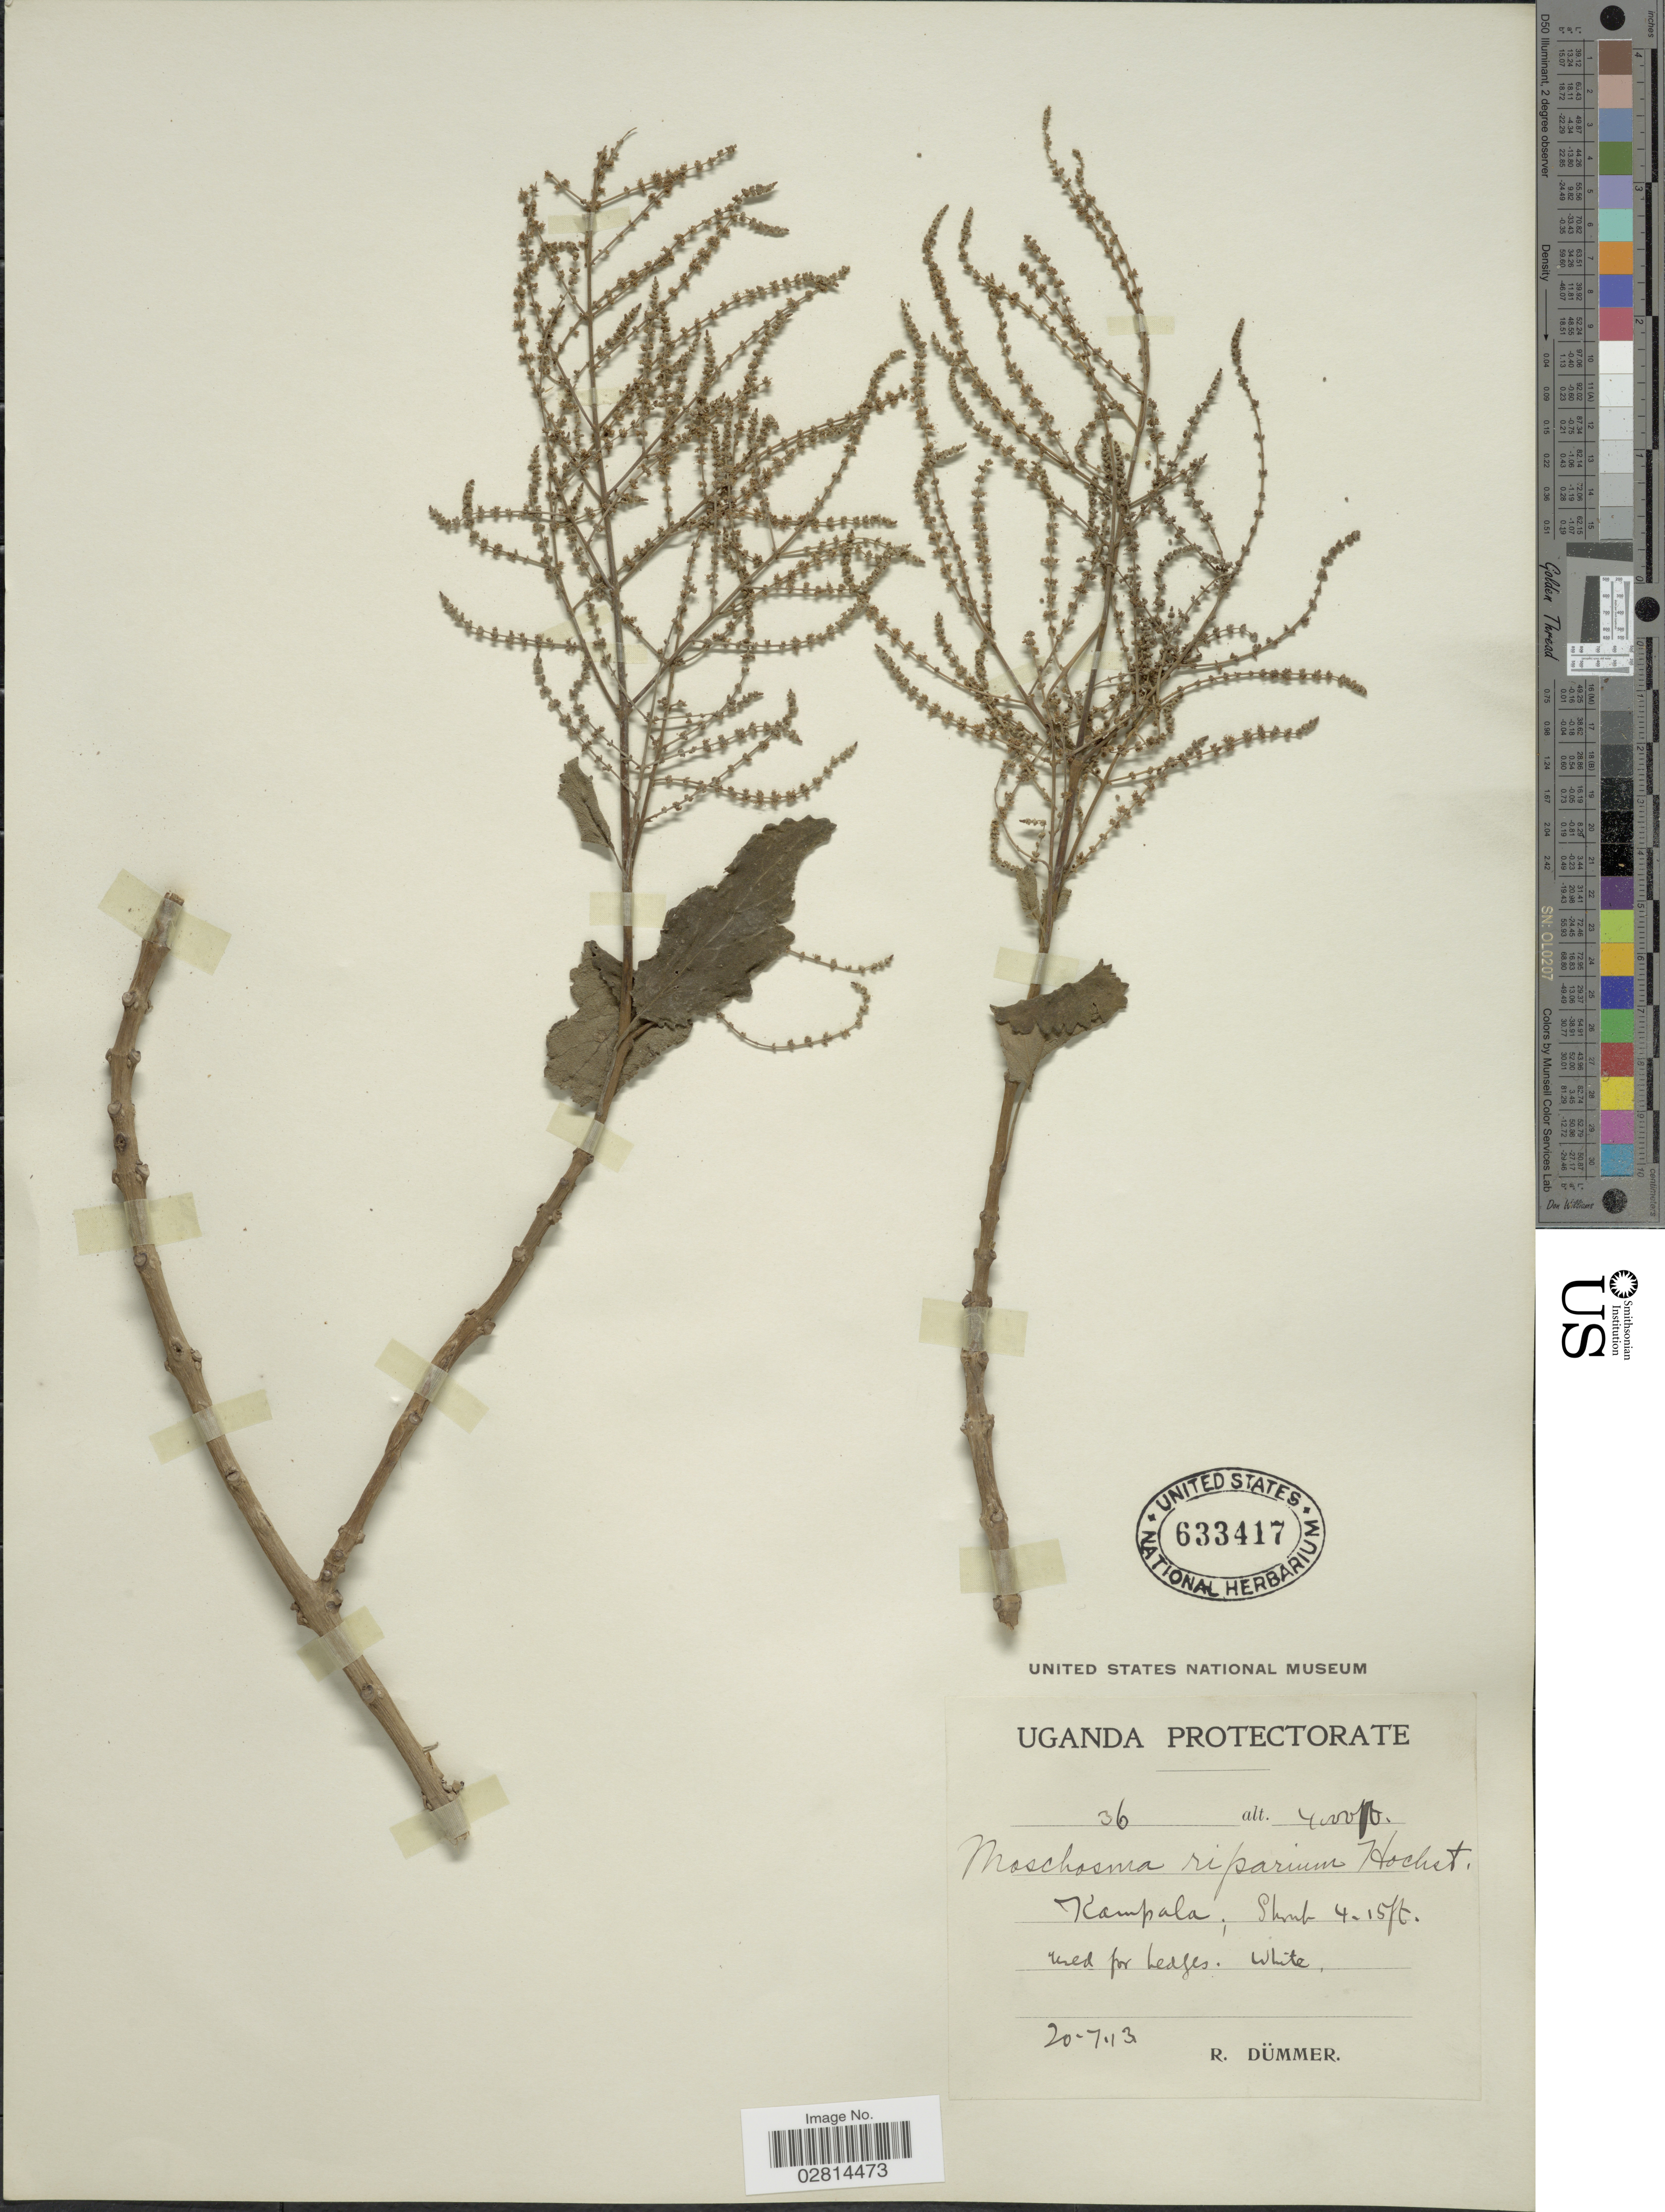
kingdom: Plantae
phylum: Tracheophyta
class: Magnoliopsida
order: Lamiales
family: Lamiaceae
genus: Tetradenia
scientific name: Tetradenia urticifolia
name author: (Baker) Phillipson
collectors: R. A. Dümmer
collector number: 36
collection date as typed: Transcribed d/m/y: 20/7/13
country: Uganda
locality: Uganda Protectorate. Kampala.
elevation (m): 1219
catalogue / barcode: US 633417